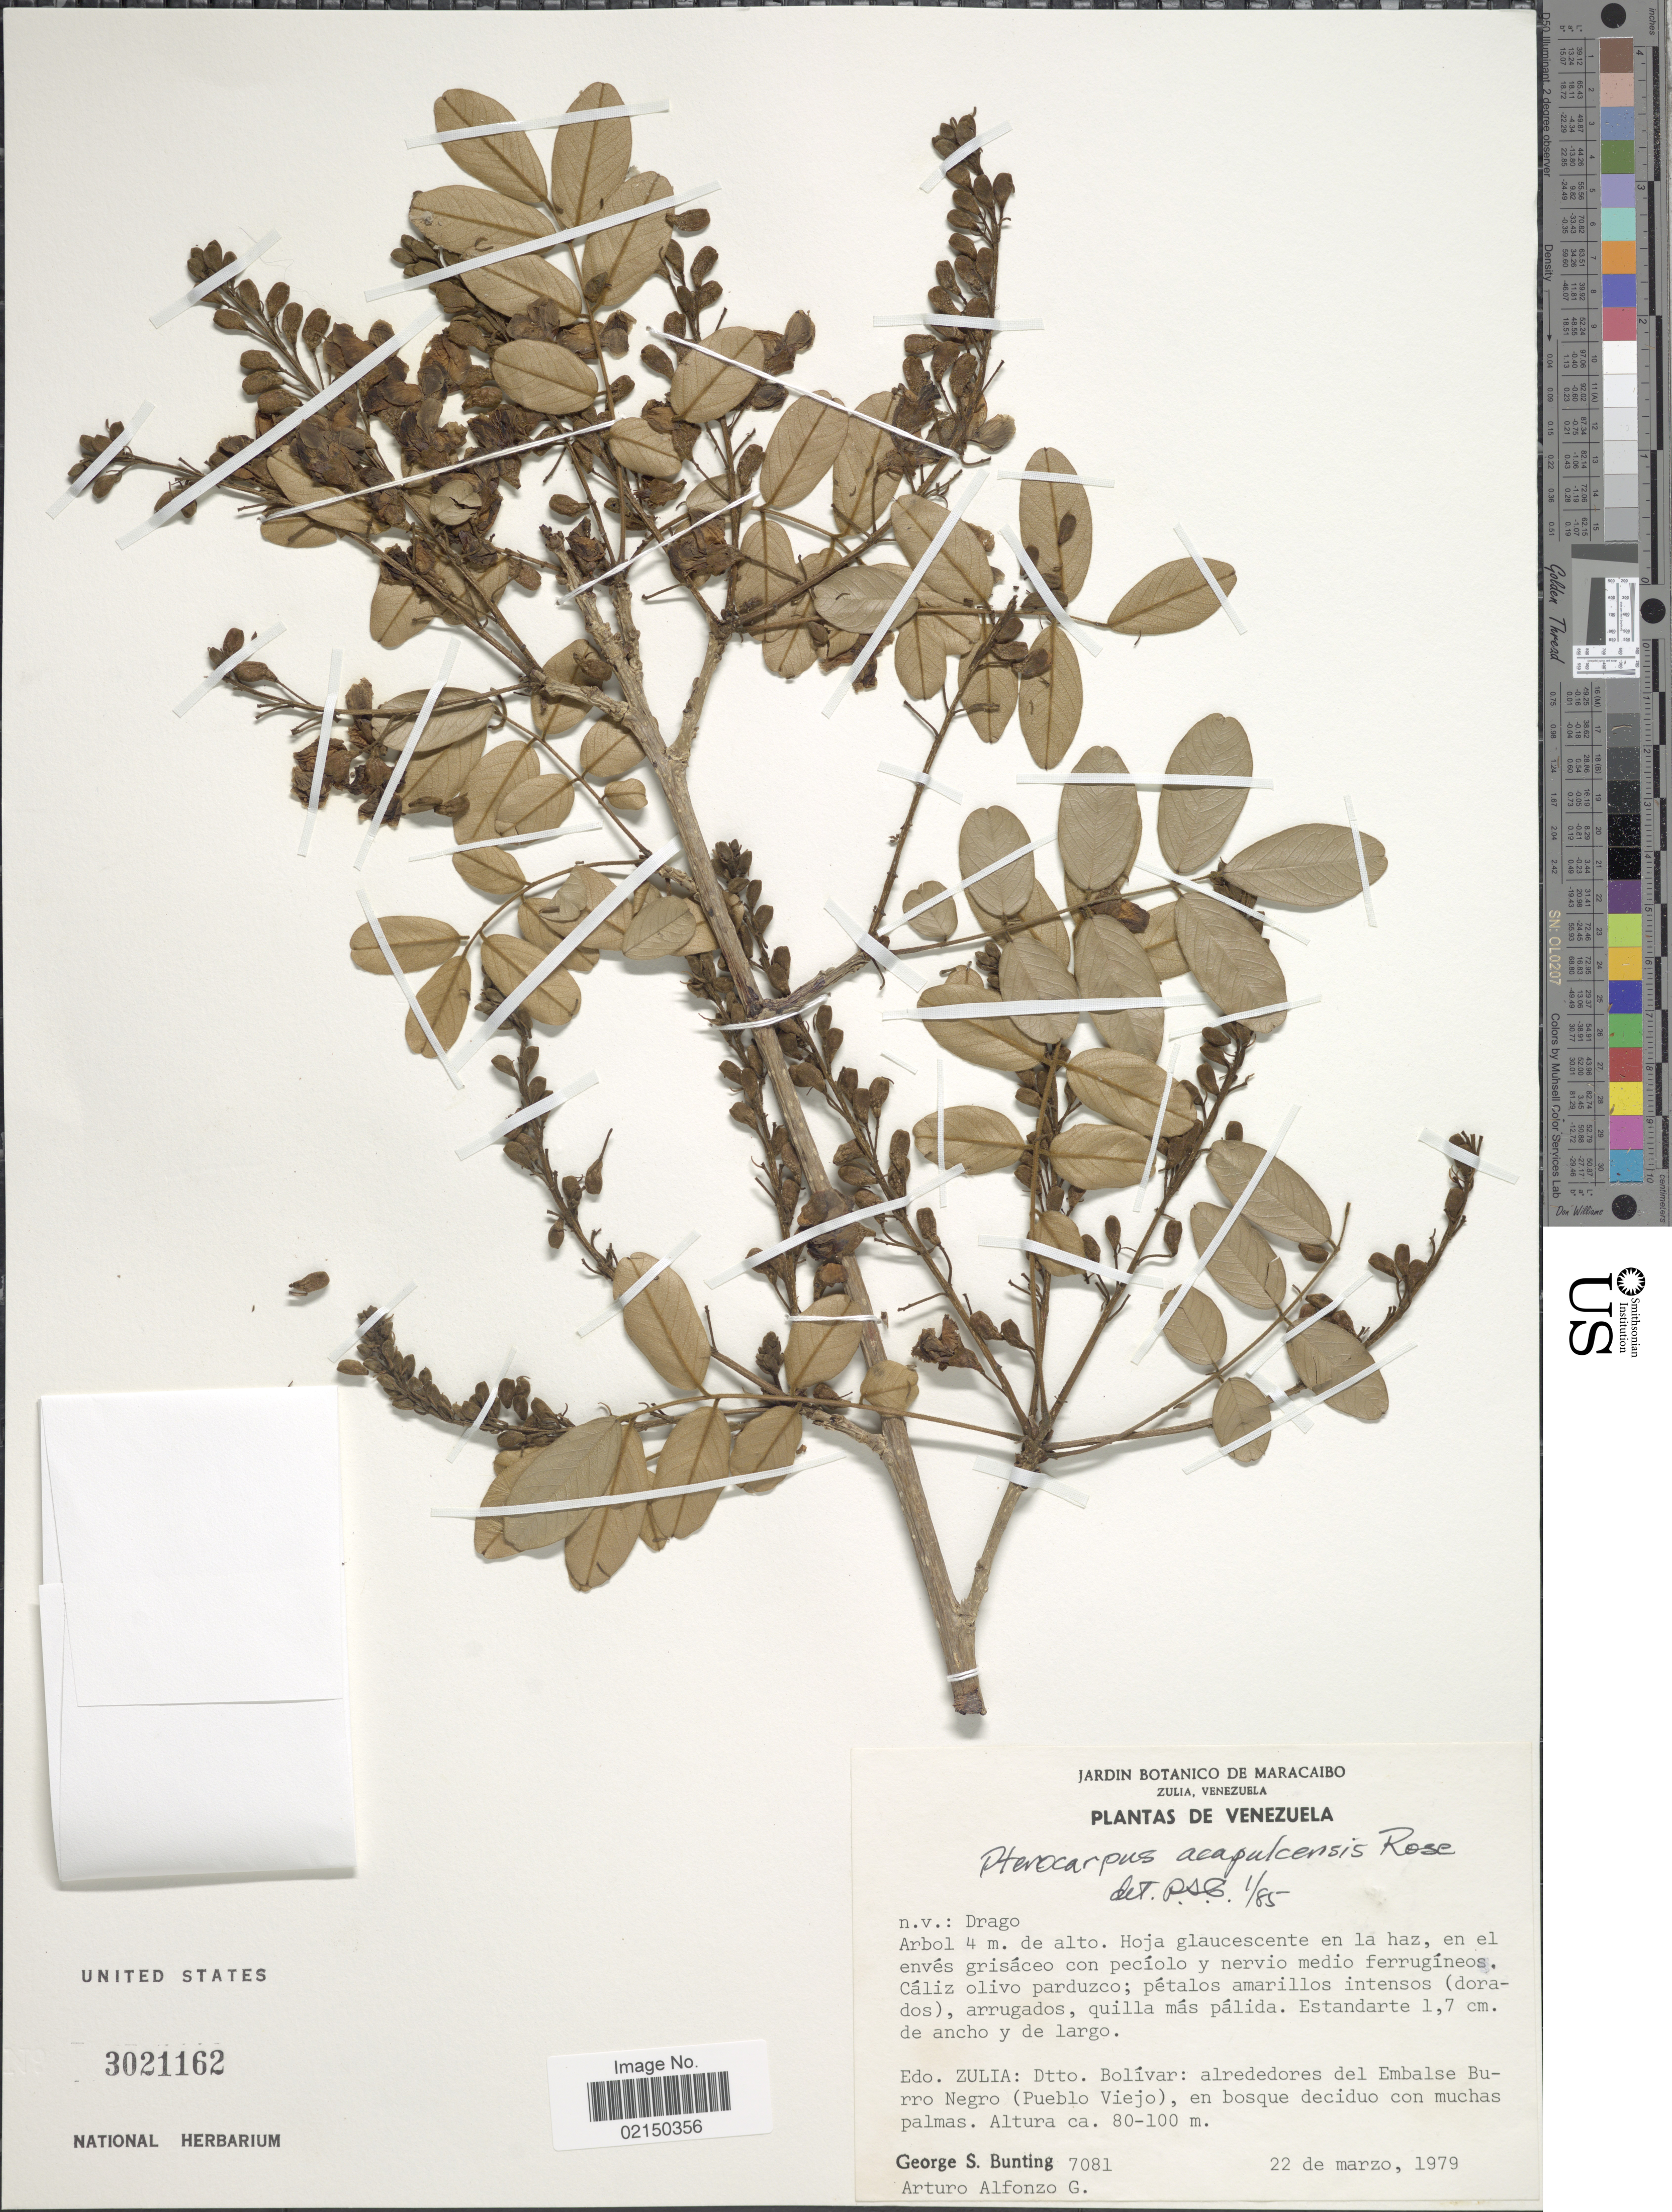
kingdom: Plantae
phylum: Tracheophyta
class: Magnoliopsida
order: Fabales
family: Fabaceae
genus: Pterocarpus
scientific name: Pterocarpus acapulcensis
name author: Rose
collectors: G. S. Bunting & A. Alfonzo G.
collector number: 7081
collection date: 1979-03-22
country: Venezuela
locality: Edo. Zulia: Dtto. Bolivar: alrededores del Embalse Burro Negro (Pueblo Viejo), en bosque deciduo con muchas palmas.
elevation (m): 80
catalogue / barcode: US 3021162